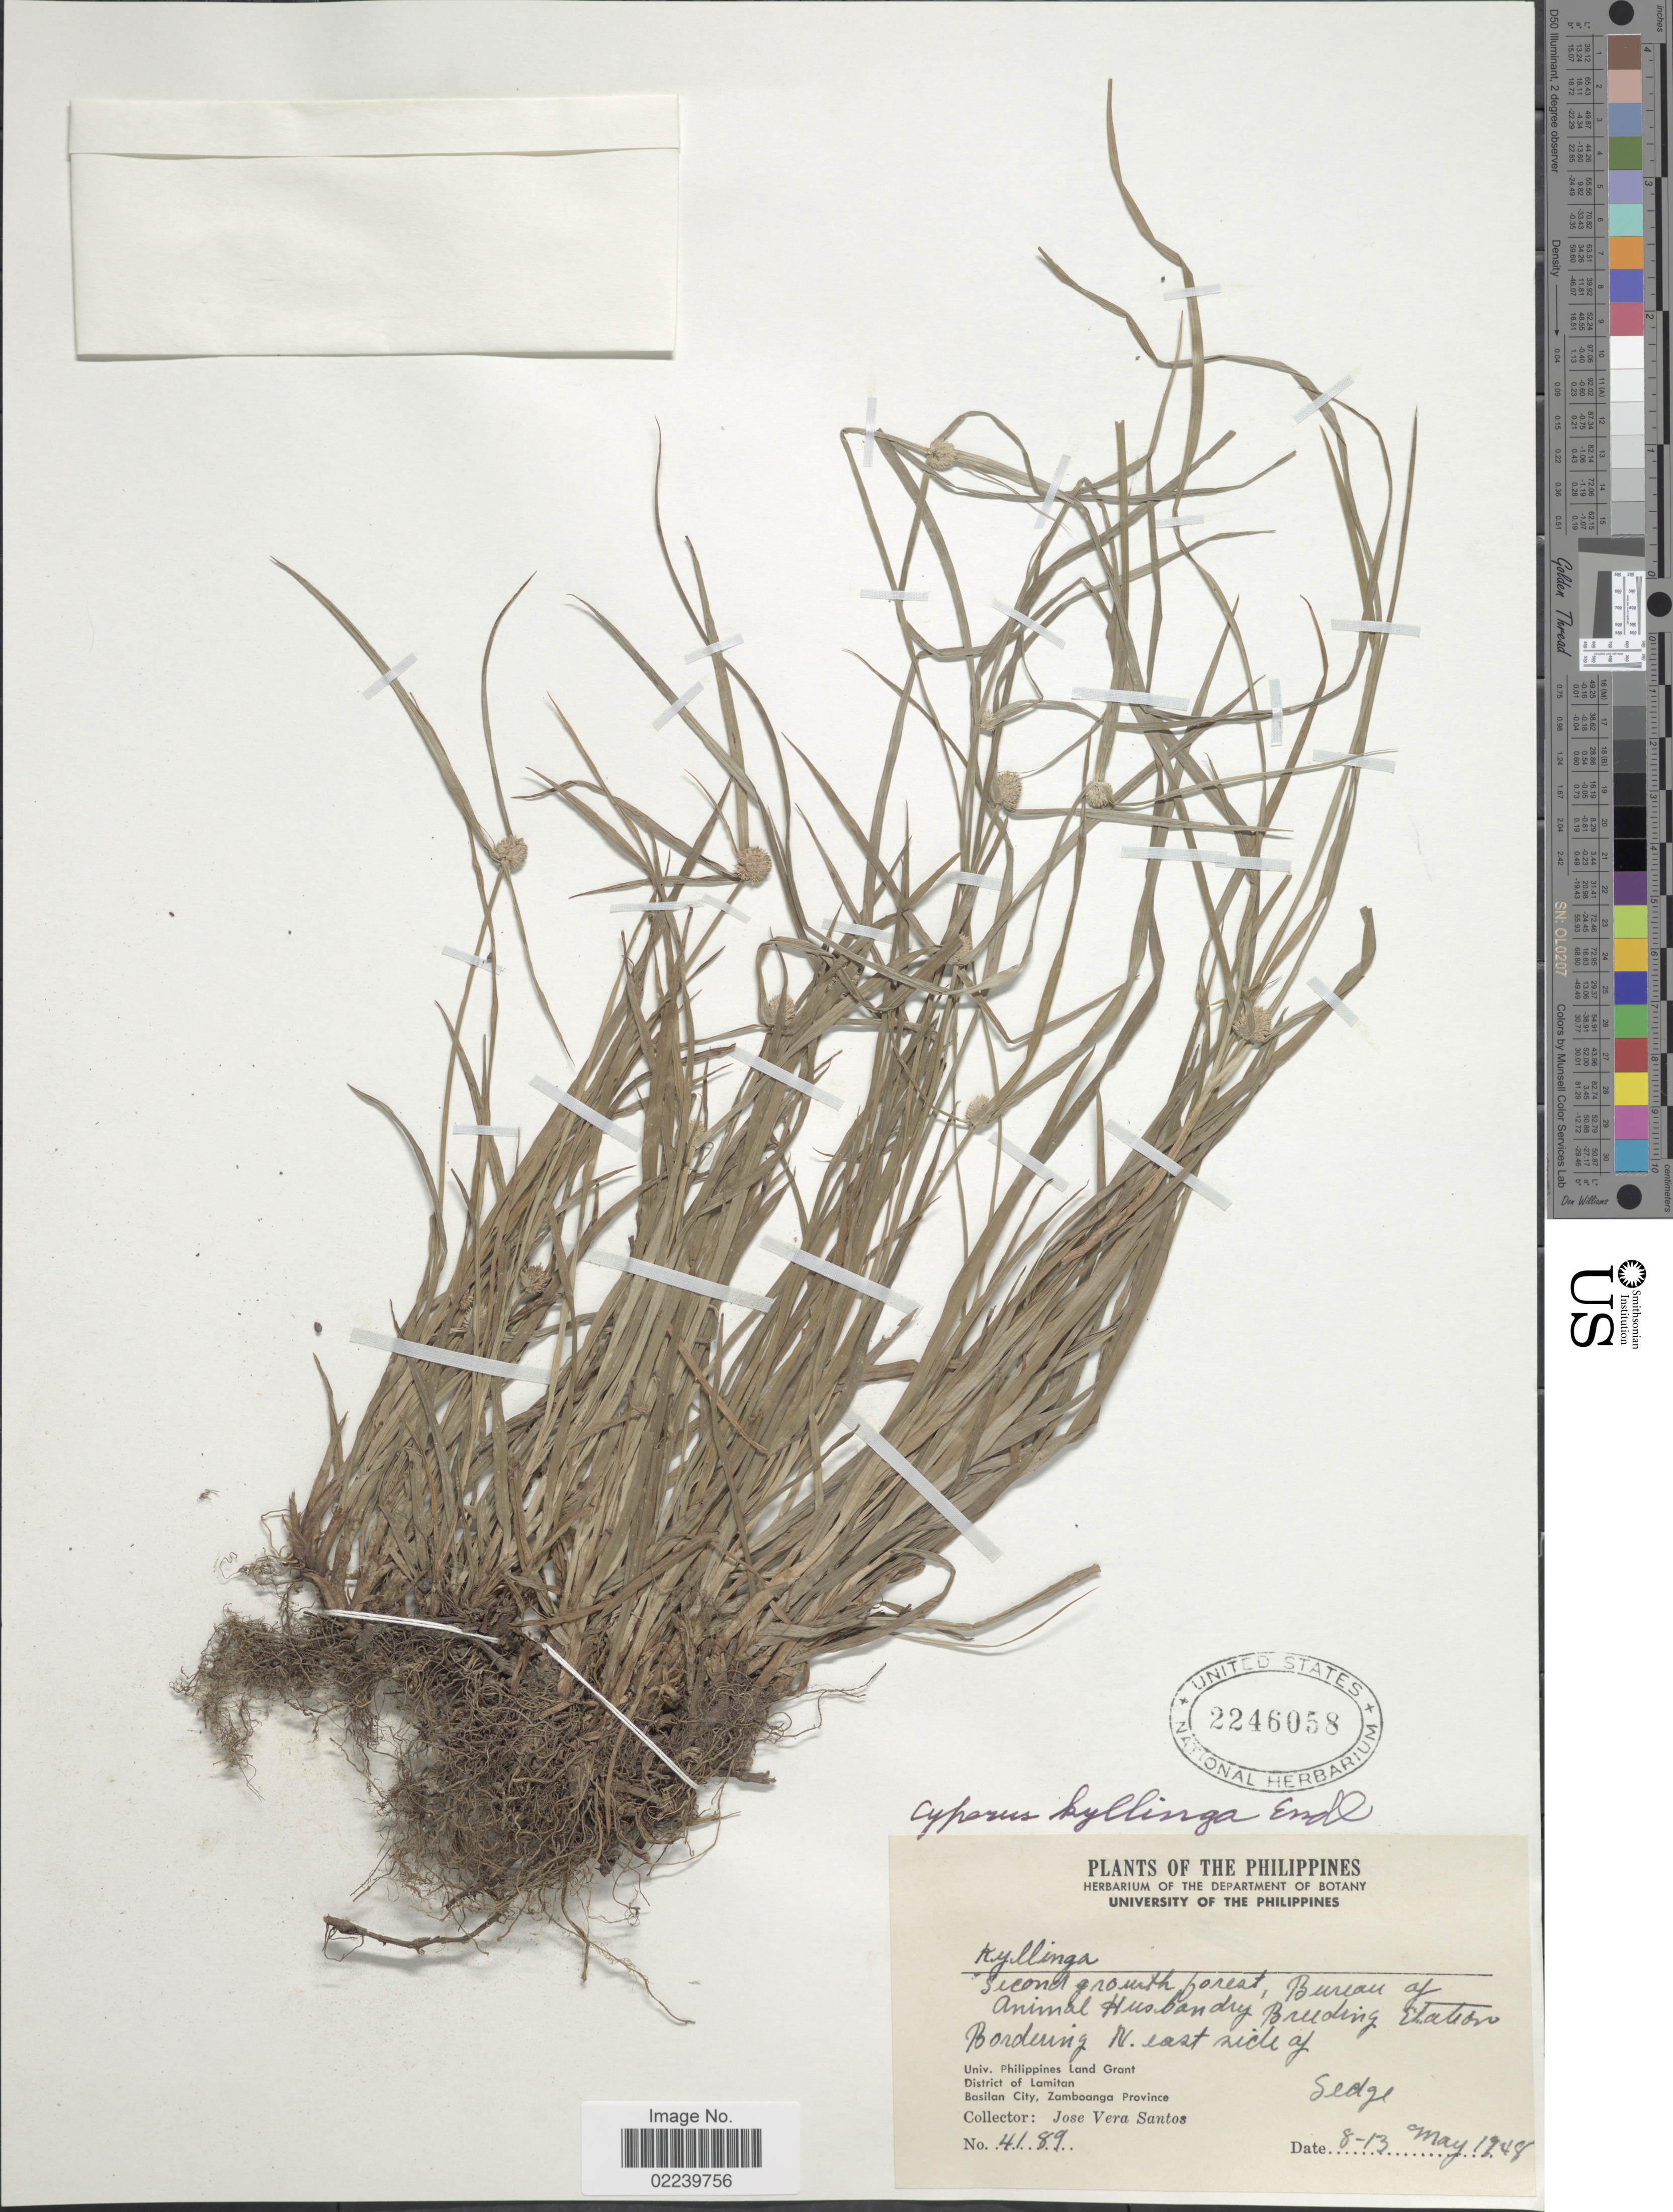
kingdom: Plantae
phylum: Tracheophyta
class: Liliopsida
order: Poales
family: Cyperaceae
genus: Cyperus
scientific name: Cyperus mindorensis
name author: (Steud.) Huygh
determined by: Strong, M. T., (US), Smithsonian Institution - National Museum of Natural History (UNITED STATES)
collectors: J. Santos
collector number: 4189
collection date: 1948-05-08/1948-05-13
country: Philippines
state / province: Zamboanga Peninsula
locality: Bordering N. east side of Univ. Philippines Land Granr, District of Lamitan, Basilan City, Zamboanga Province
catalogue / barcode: US 2246058